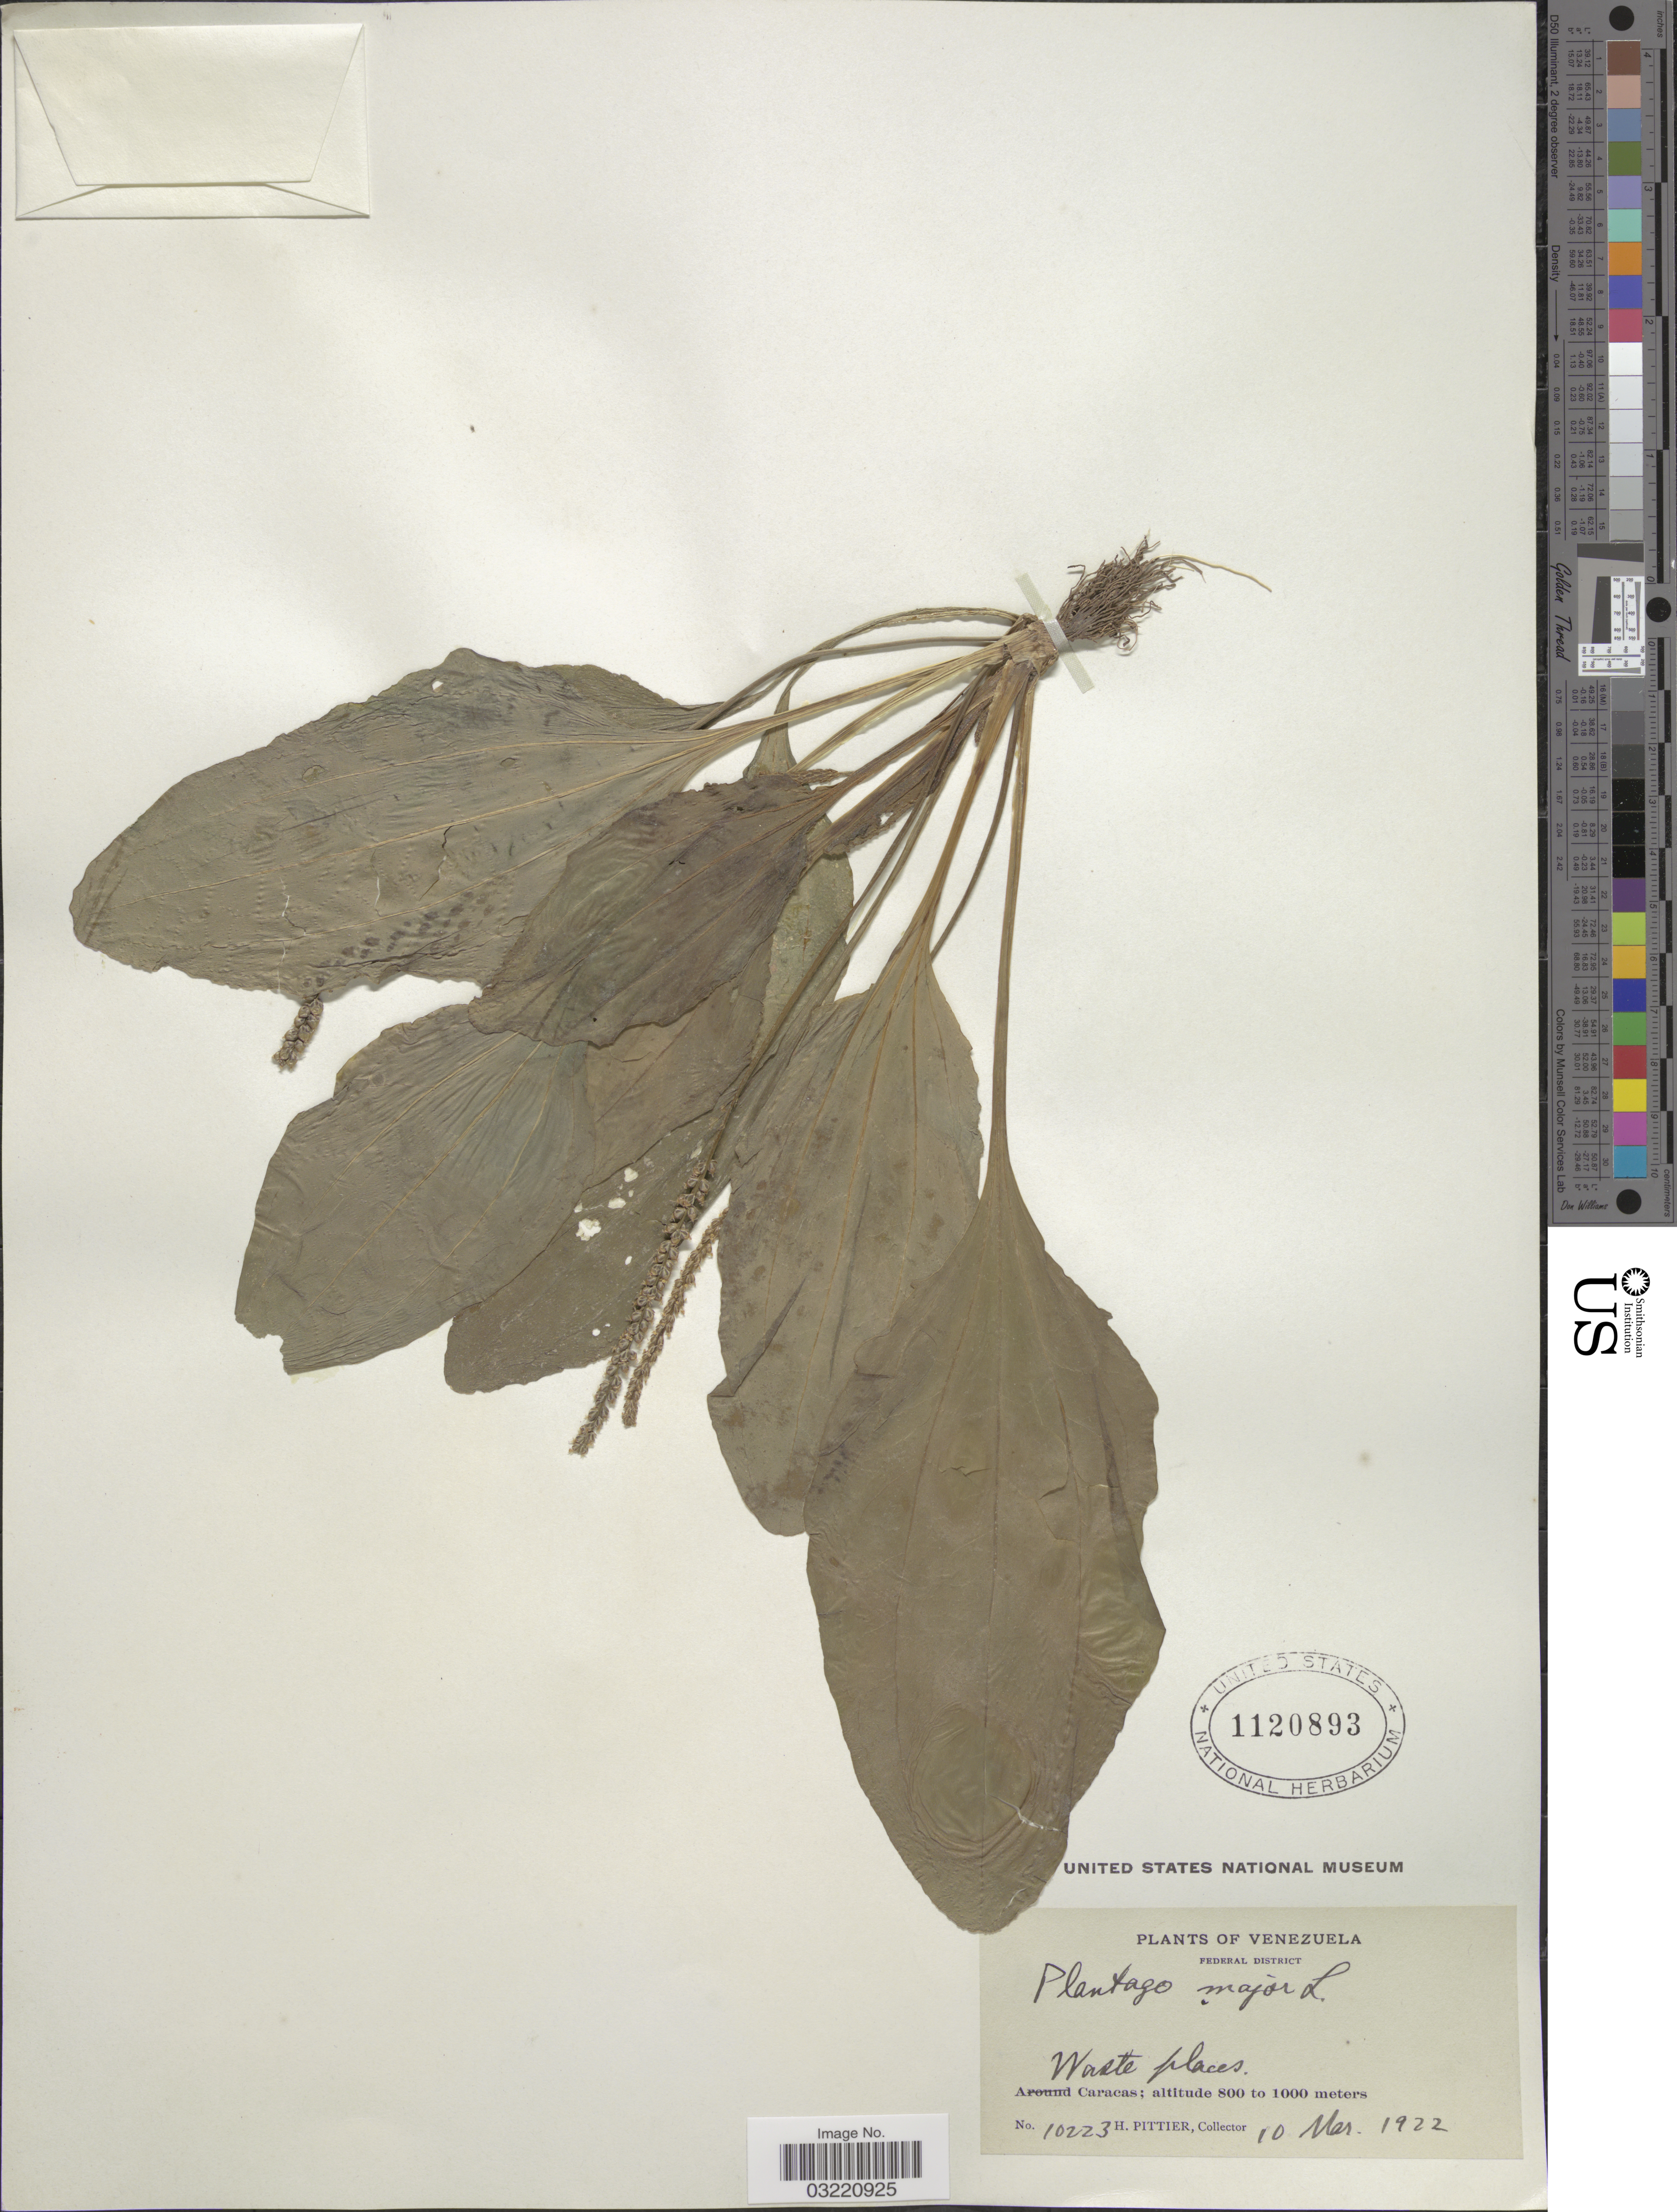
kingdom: Plantae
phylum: Tracheophyta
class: Magnoliopsida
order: Lamiales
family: Plantaginaceae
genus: Plantago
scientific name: Plantago major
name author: L.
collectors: H. F. Pittier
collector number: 10223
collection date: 1922-03-10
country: Venezuela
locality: Federal District. Caracas.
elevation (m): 800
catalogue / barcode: US 1120893